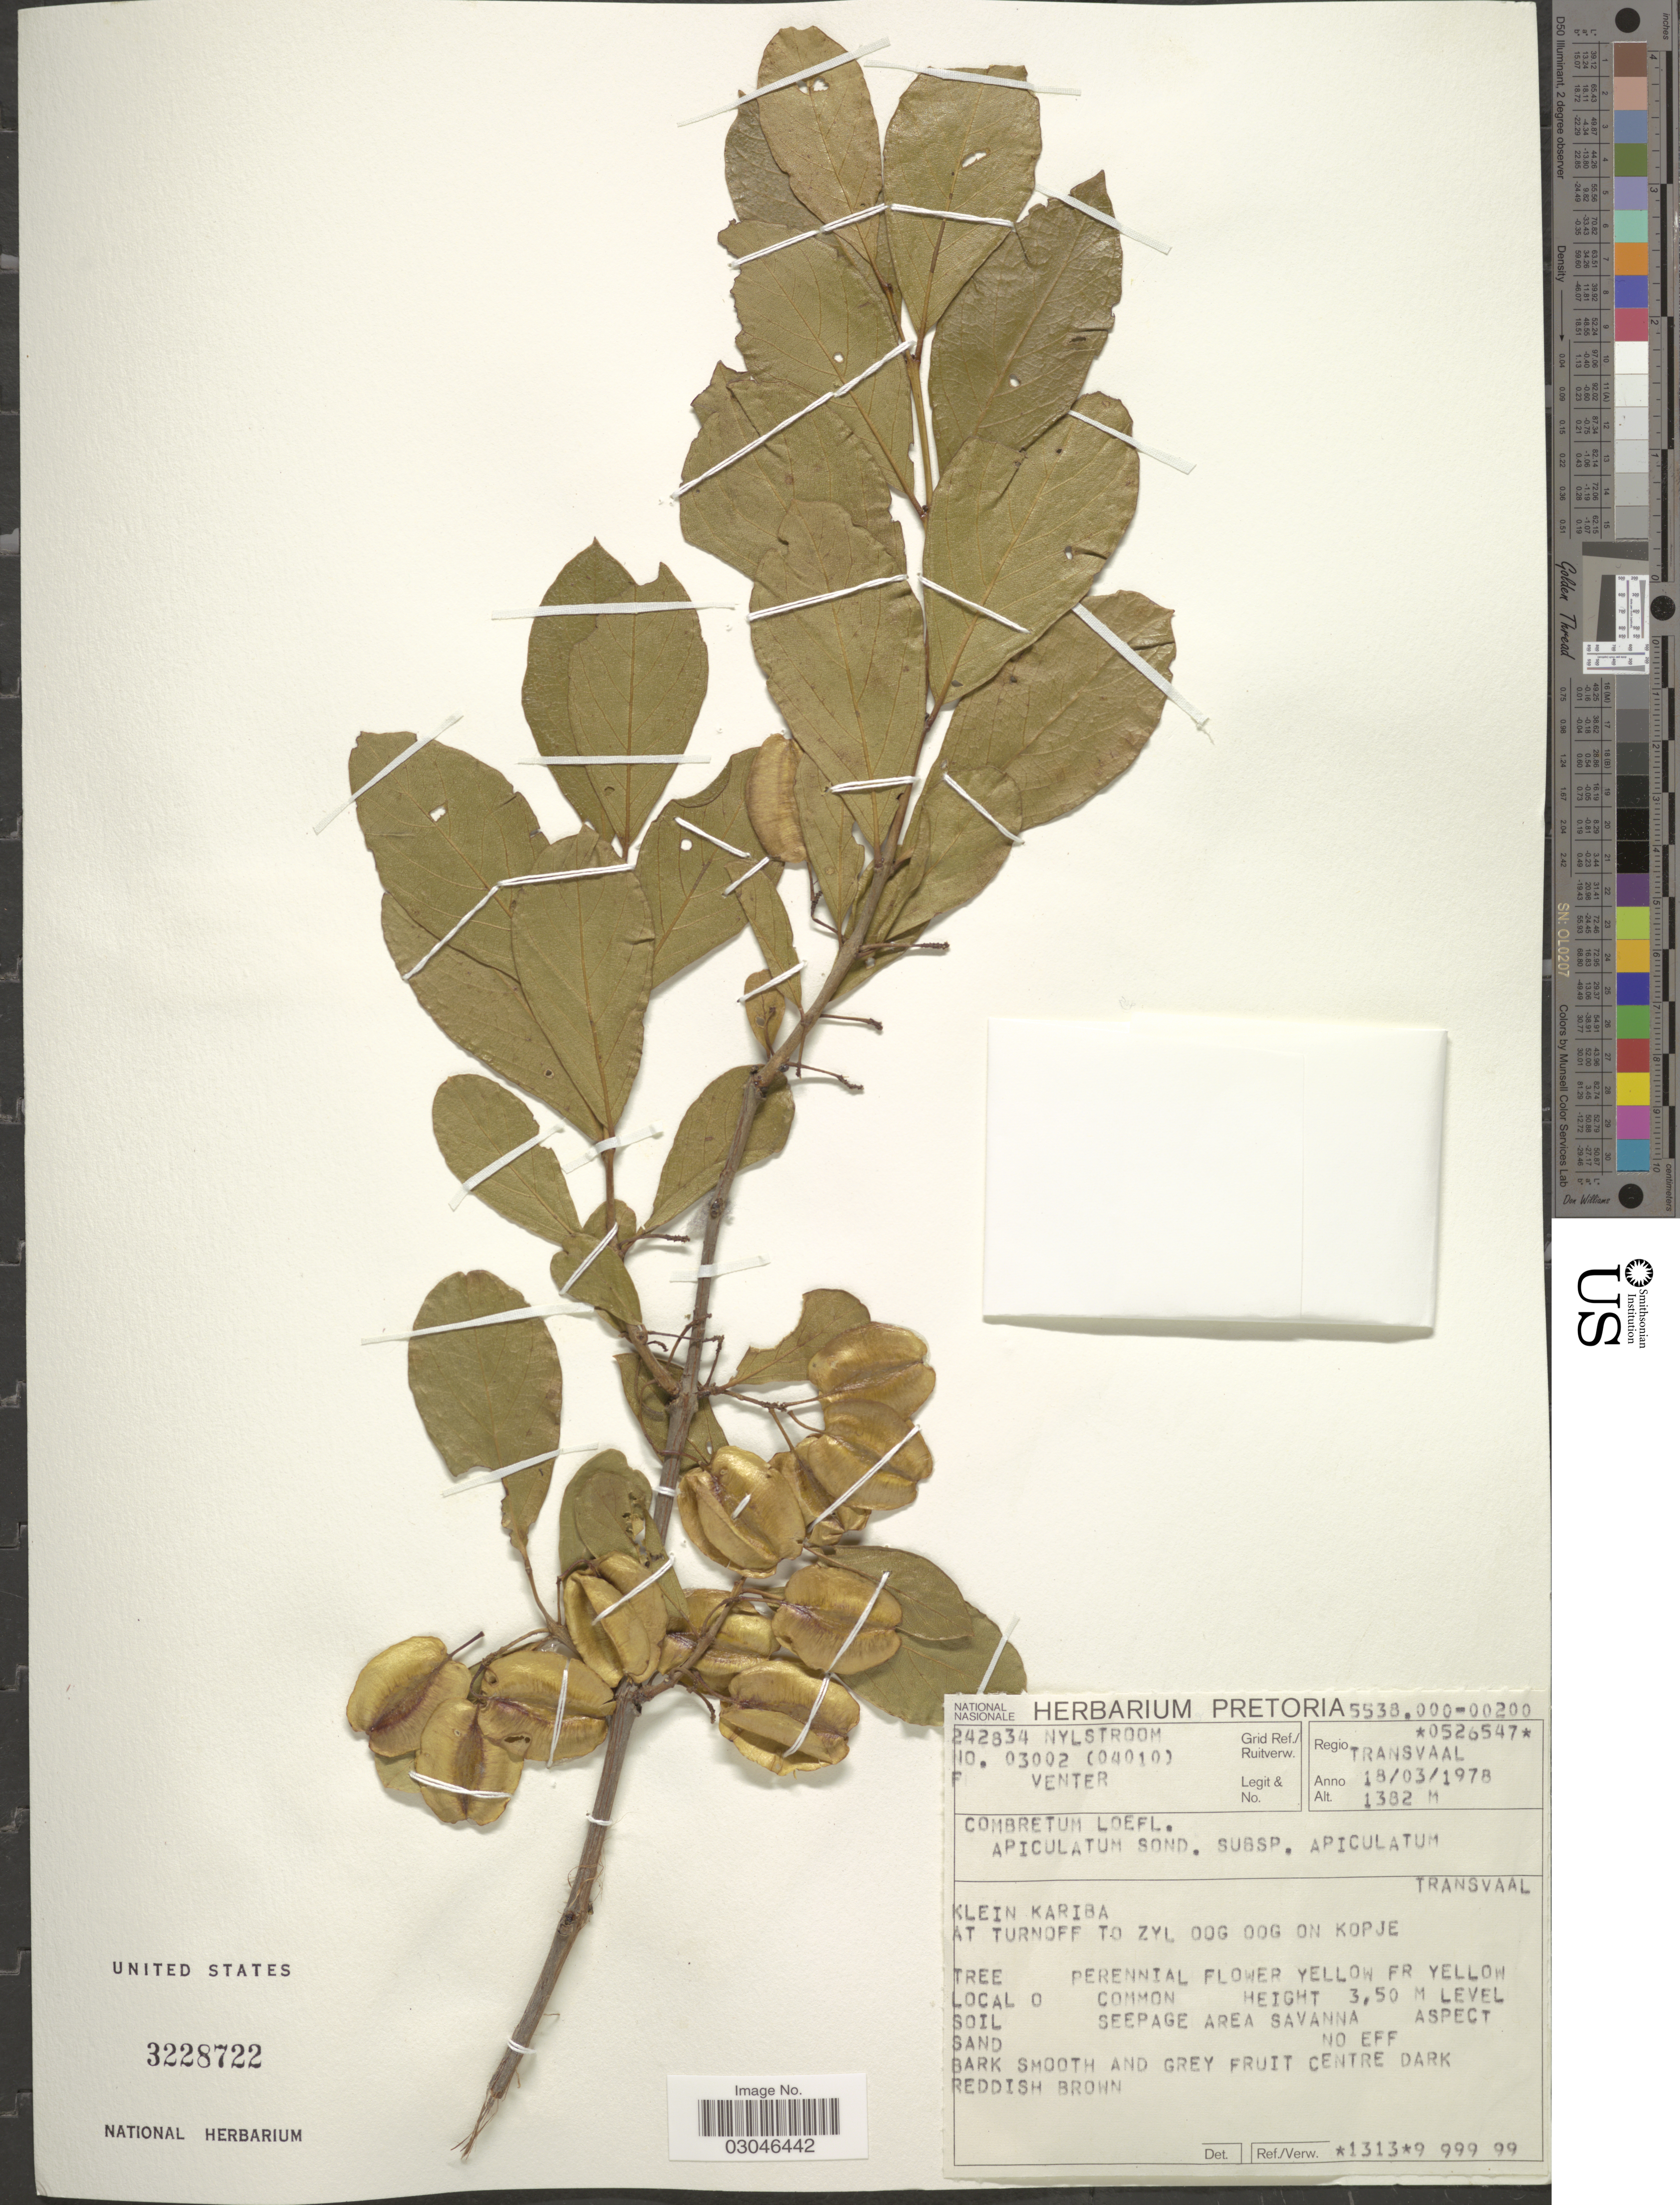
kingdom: Plantae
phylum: Tracheophyta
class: Magnoliopsida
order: Myrtales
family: Combretaceae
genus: Combretum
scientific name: Combretum apiculatum subsp. apiculatum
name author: Sond.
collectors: F. Venter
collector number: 03002 (04010)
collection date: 1978-03-18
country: South Africa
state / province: Limpopo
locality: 242834 Nylstroom. Grid Ref./Ruitverw. Regio Transvaal. Klein Kariba. At turnoff to Zyl Oog Oog on Kopje.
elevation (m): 1382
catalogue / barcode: US 3228722